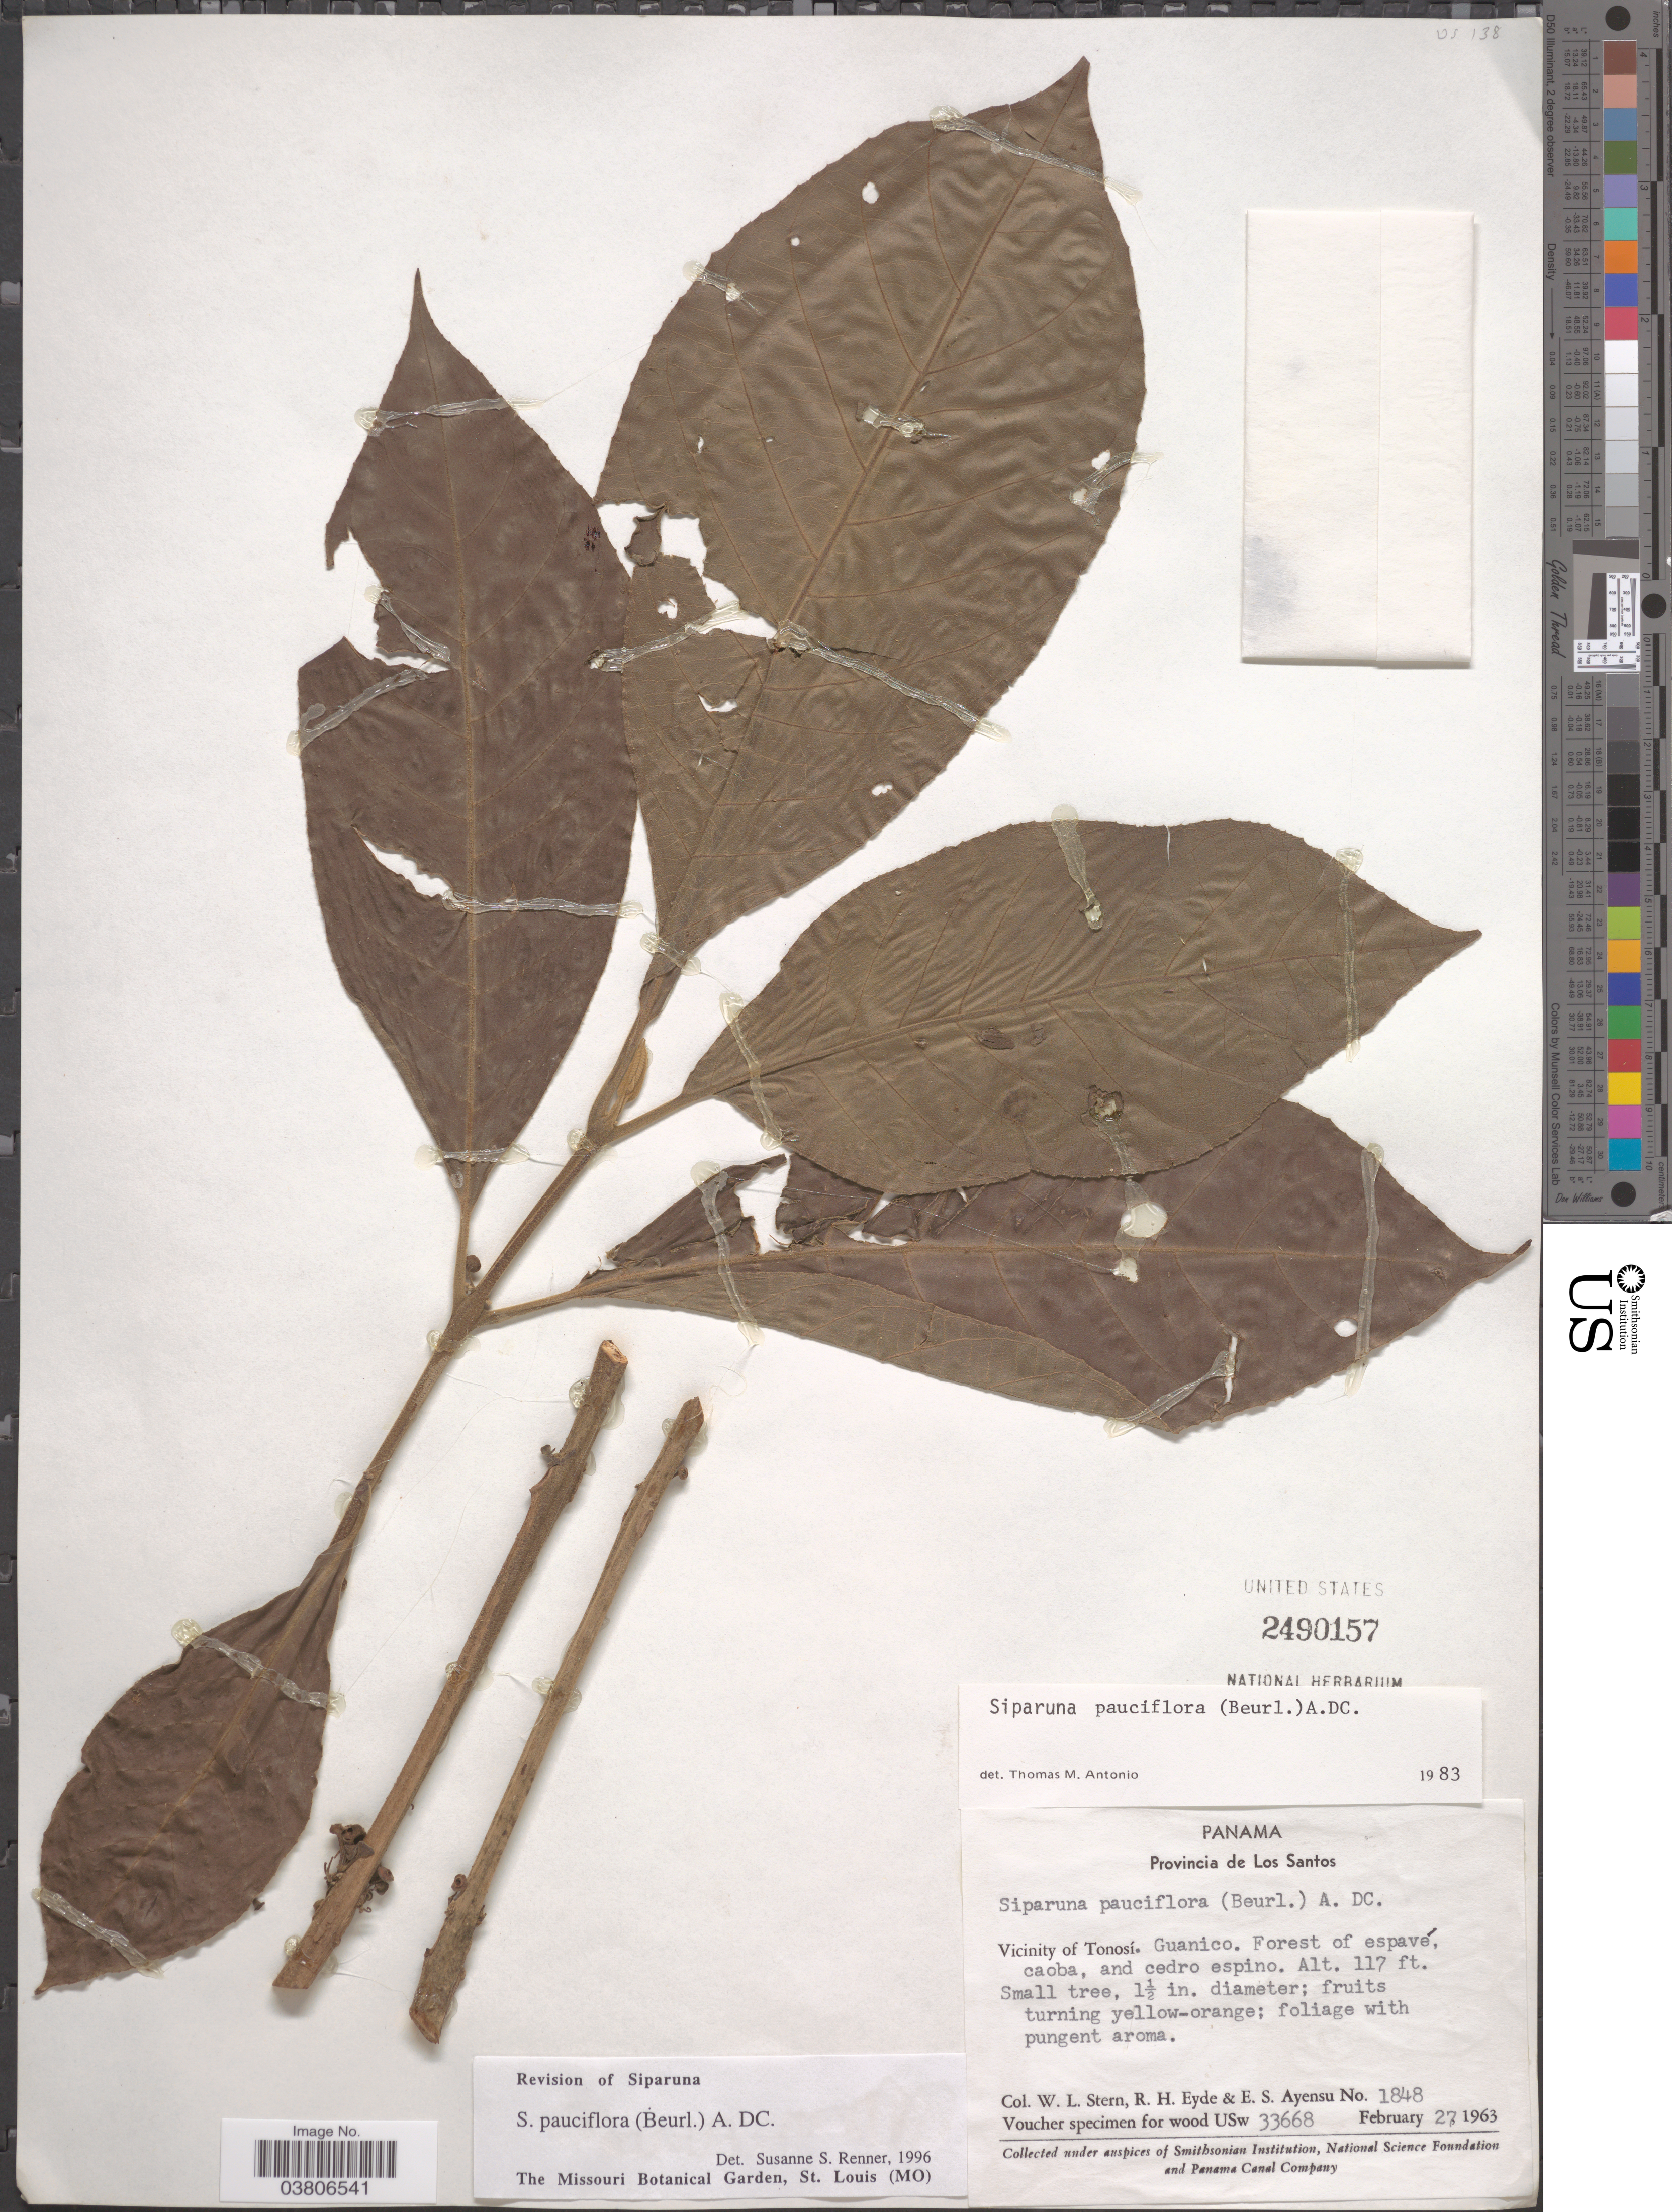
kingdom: Plantae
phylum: Tracheophyta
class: Magnoliopsida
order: Laurales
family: Siparunaceae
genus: Siparuna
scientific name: Siparuna pauciflora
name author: (Beurling) A. DC.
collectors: W. L. Stern, R. H. Eyde & E. S. Ayensu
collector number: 1848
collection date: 1963-02-27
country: Panama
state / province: Los Santos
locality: Vicinity of Tonosí. Guanico.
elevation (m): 36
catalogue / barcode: US 2490157